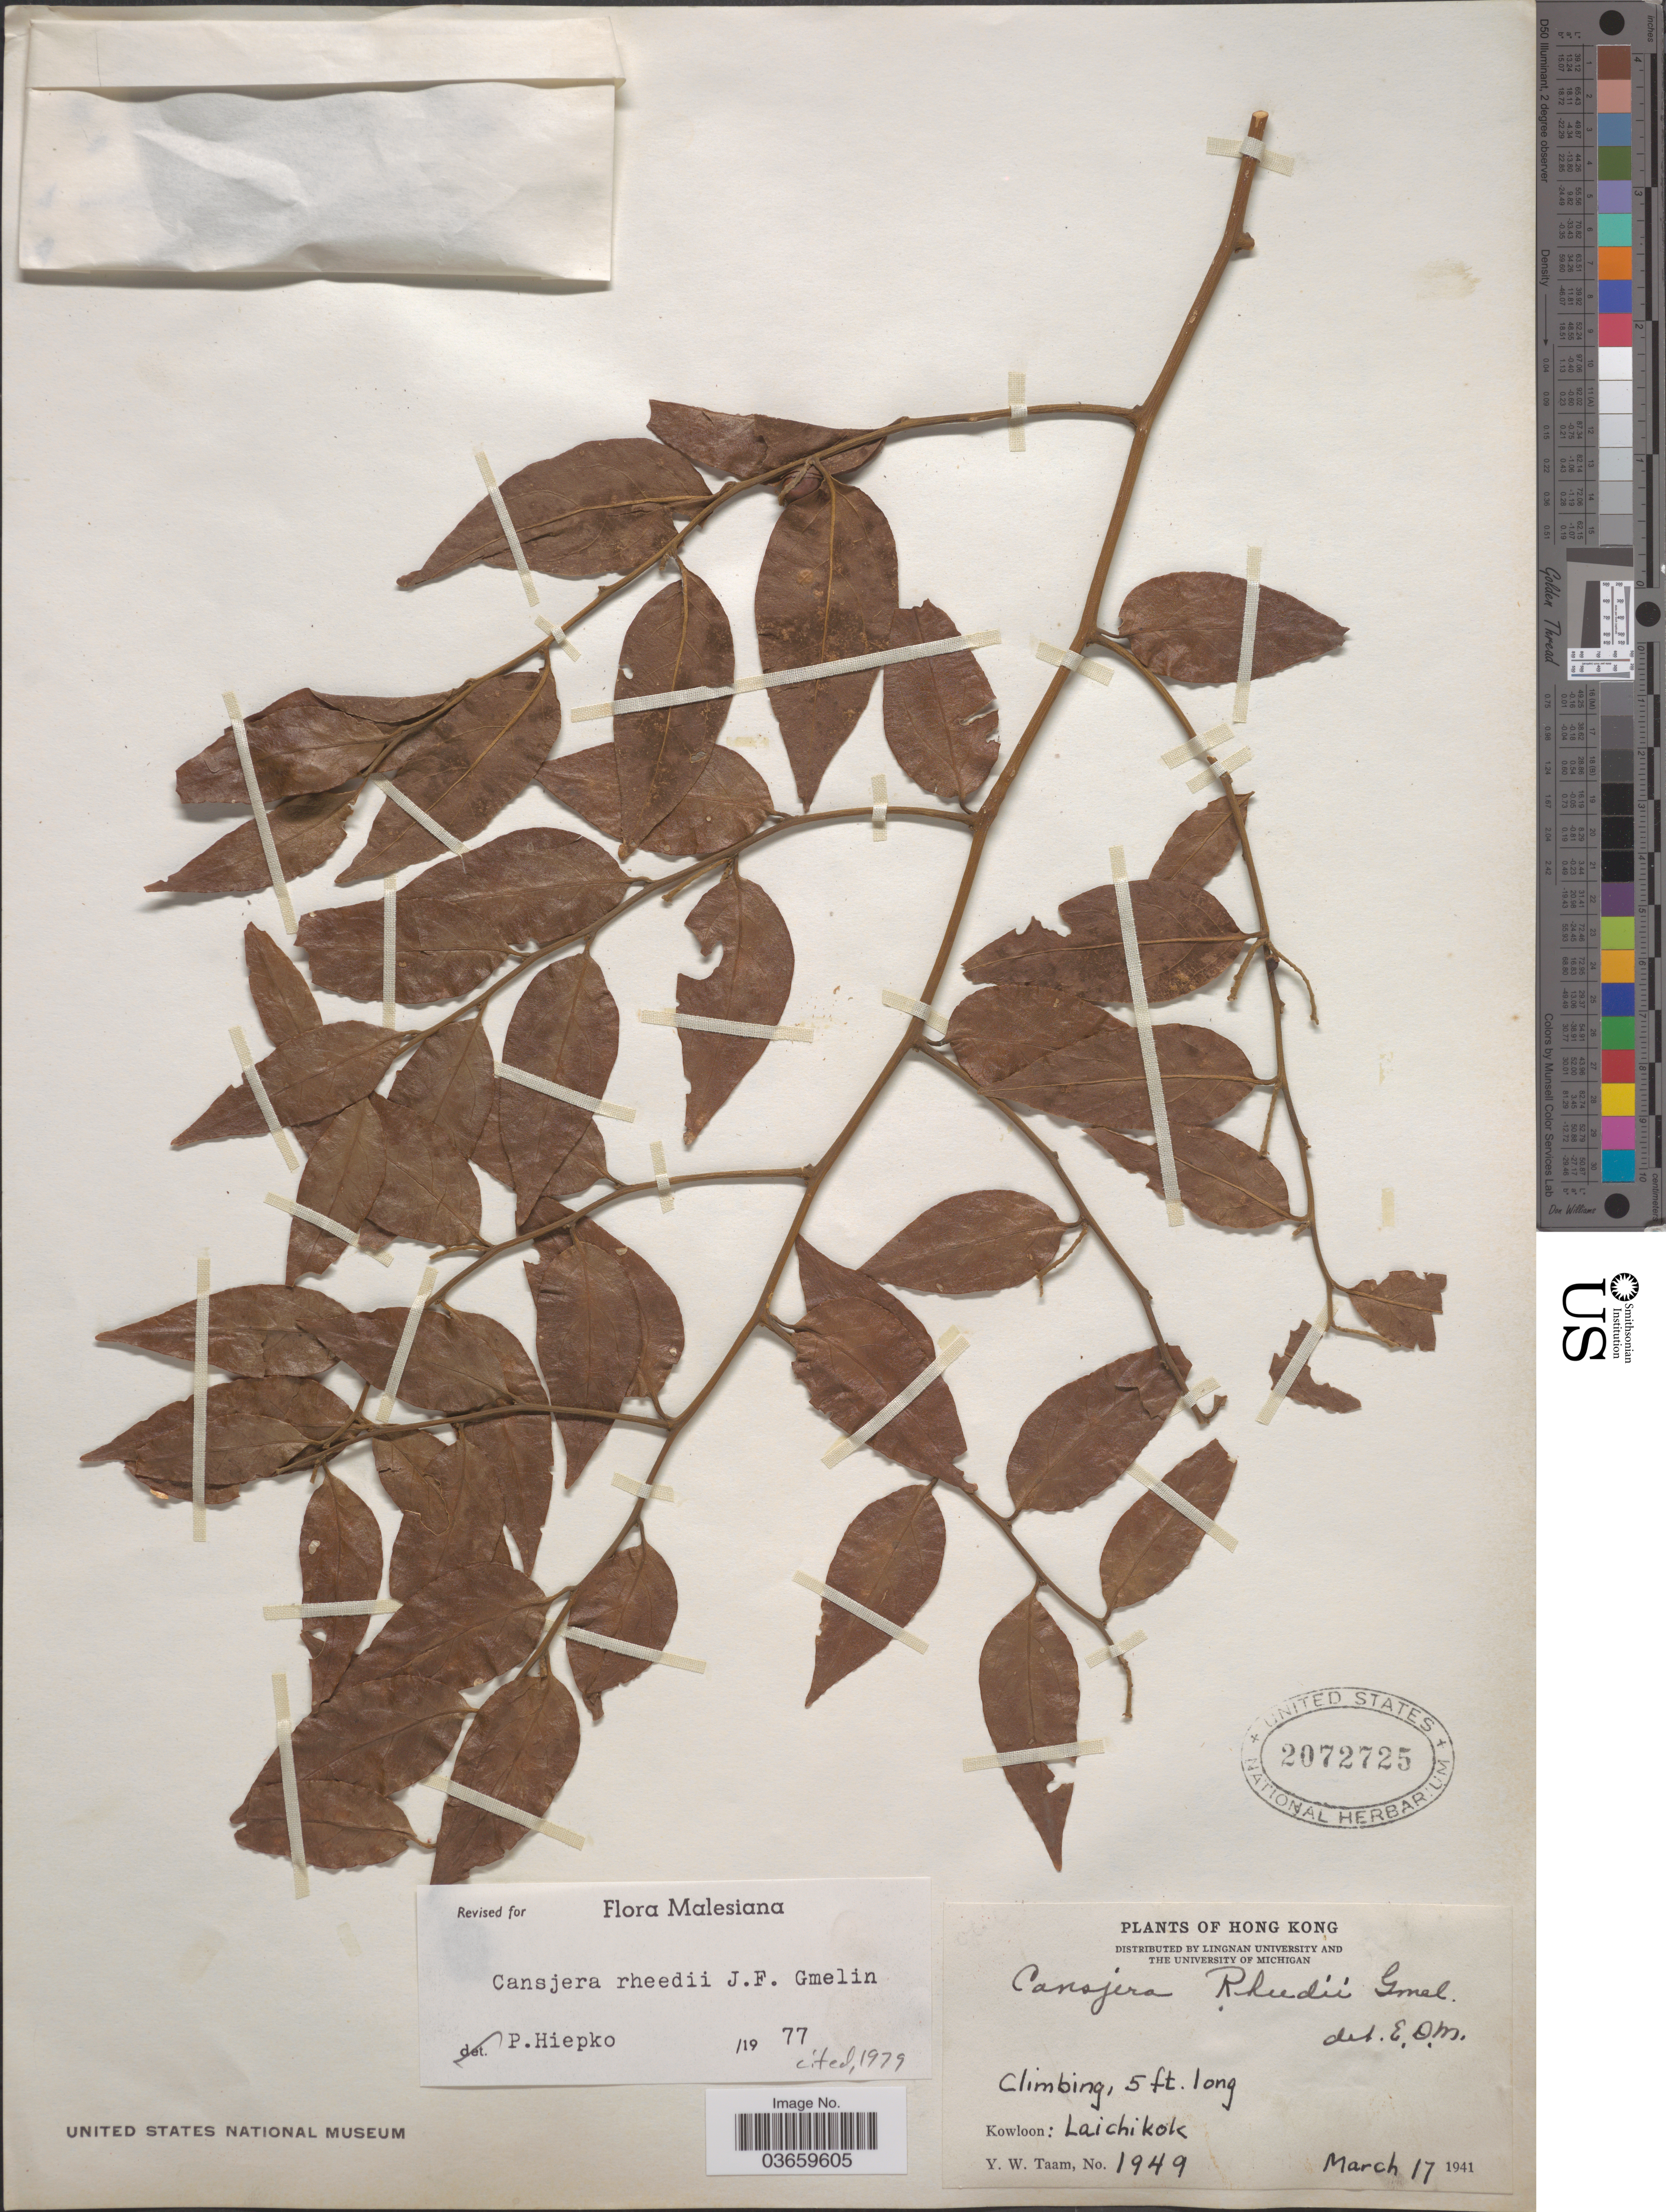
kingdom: Plantae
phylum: Tracheophyta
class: Magnoliopsida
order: Santalales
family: Opiliaceae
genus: Cansjera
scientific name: Cansjera rheedii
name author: J.F. Gmel.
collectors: Y. W. Taam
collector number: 1949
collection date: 1941-03-17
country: China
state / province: Hong Kong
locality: Kowloon: Laichikok.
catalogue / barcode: US 2072725